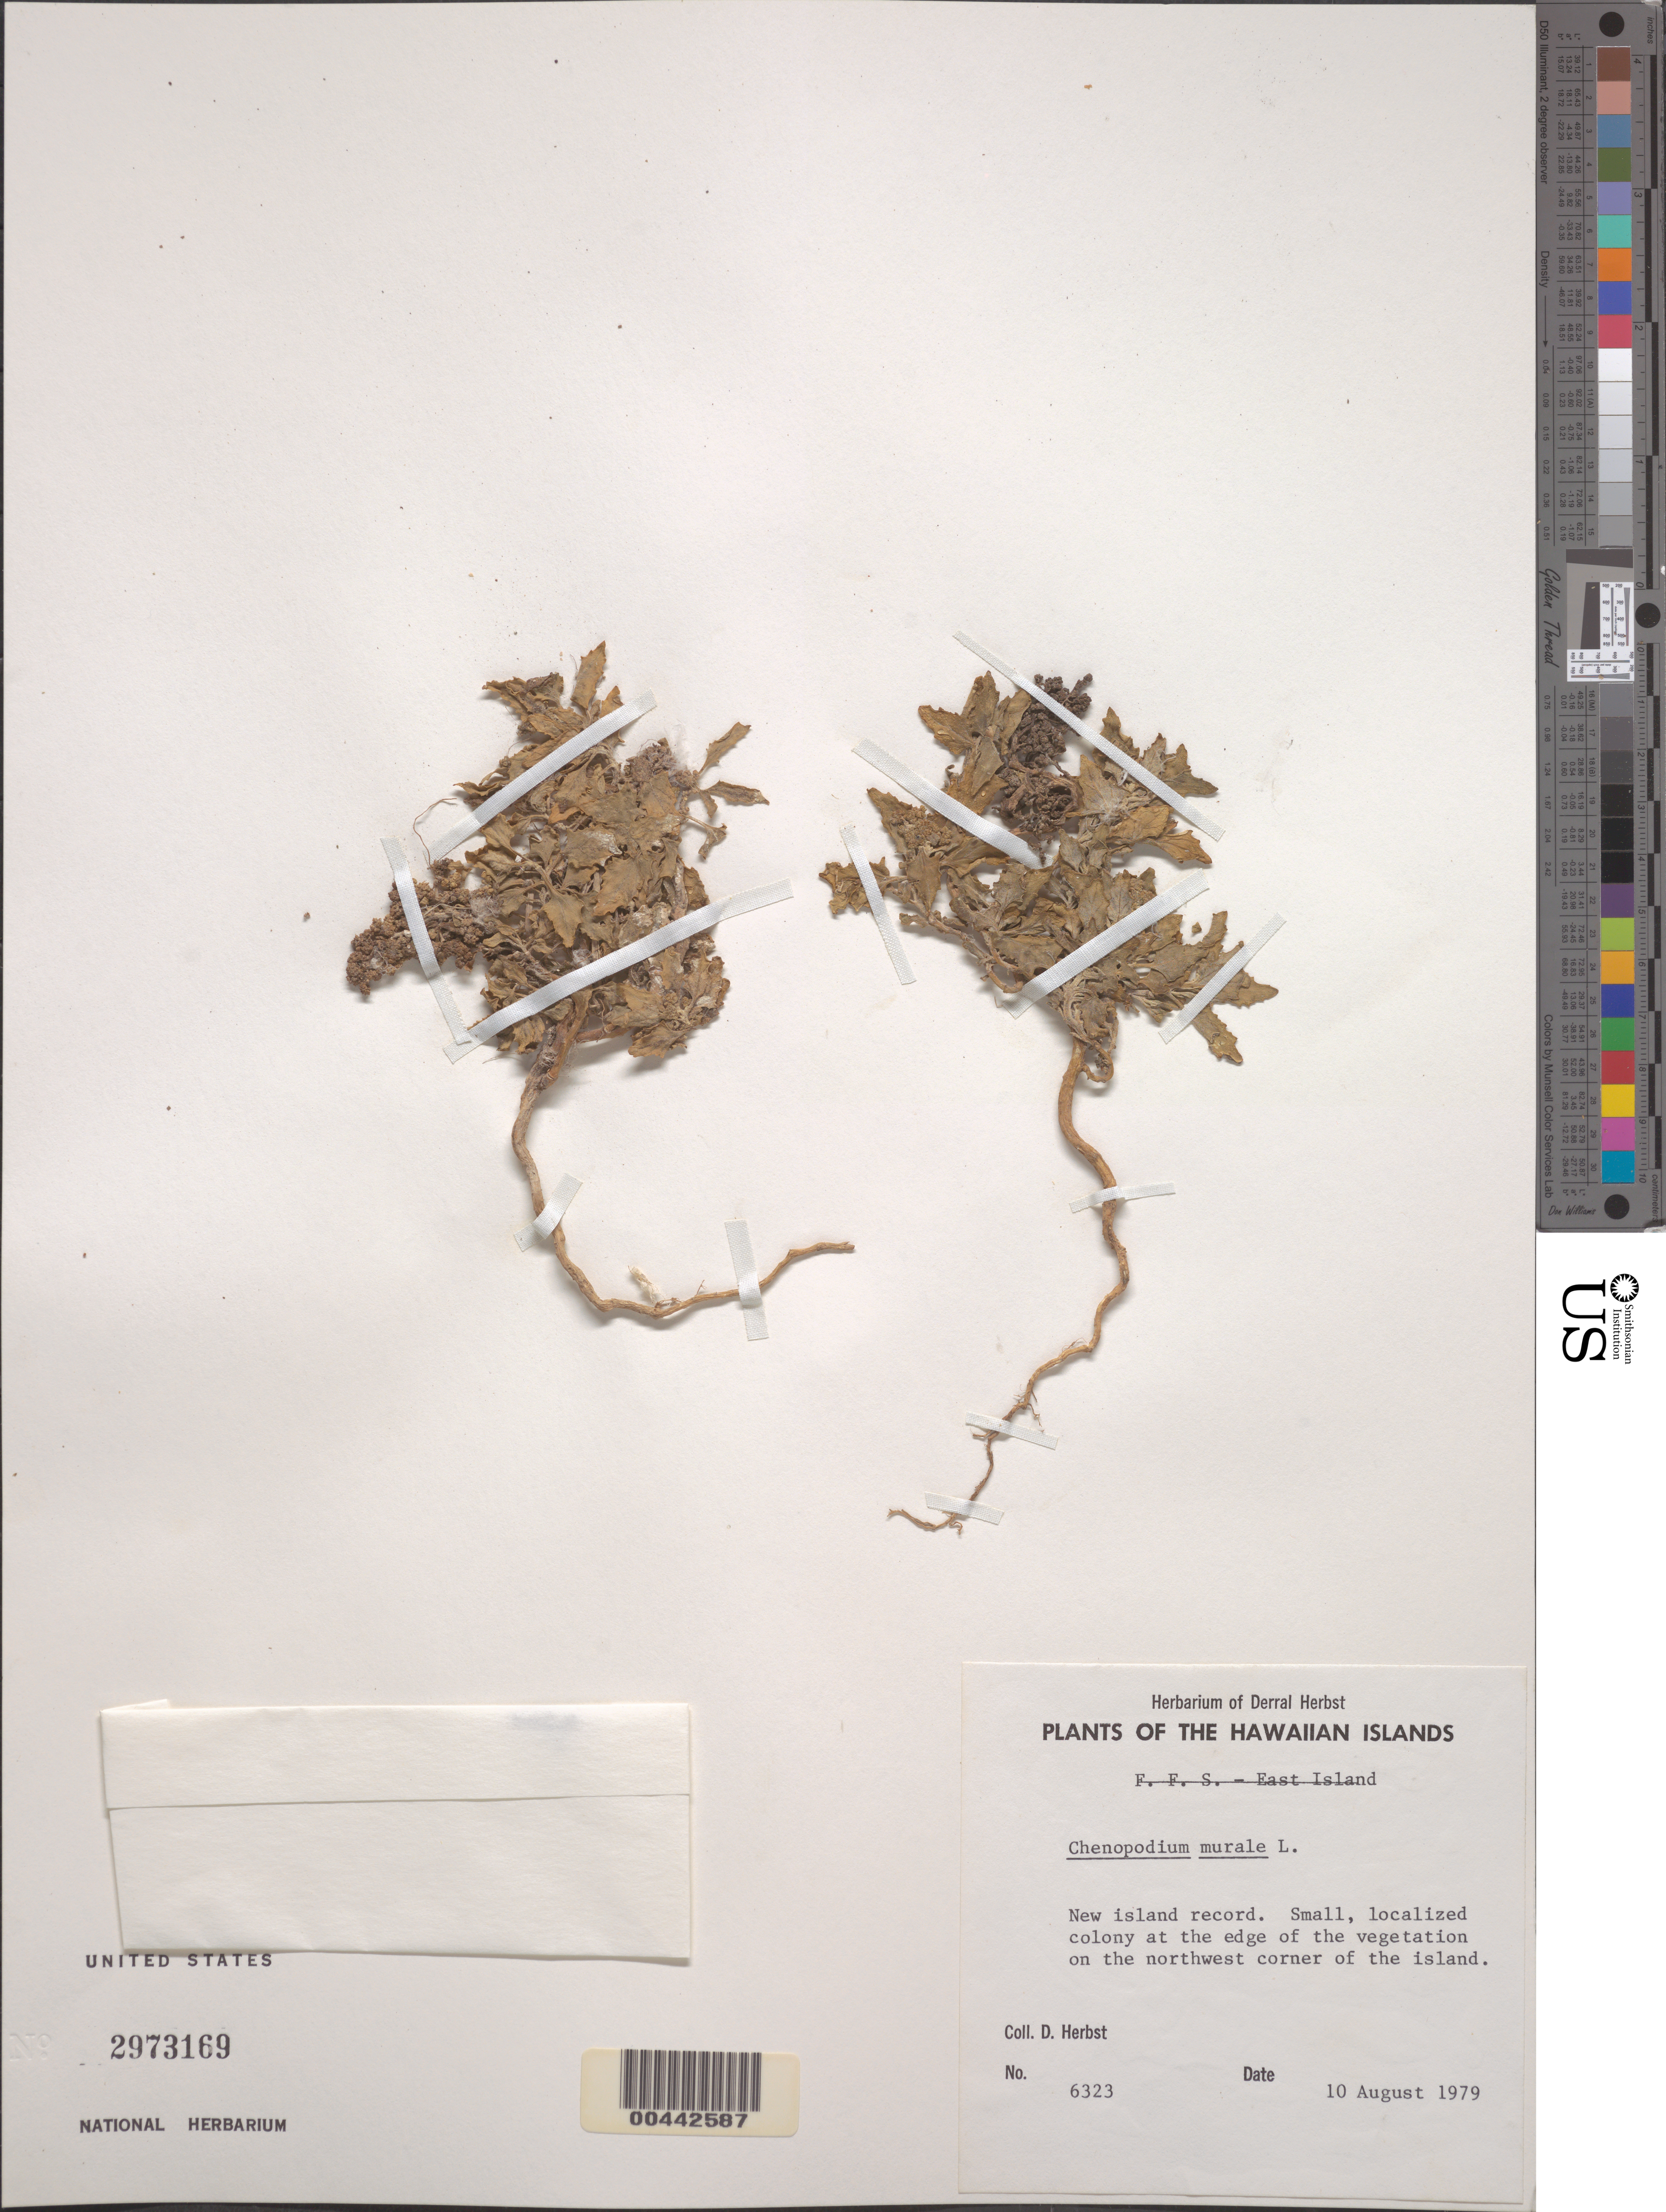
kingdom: Plantae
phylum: Tracheophyta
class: Magnoliopsida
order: Caryophyllales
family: Amaranthaceae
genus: Chenopodiastrum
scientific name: Chenopodiastrum murale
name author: (L.) S. Fuentes et al.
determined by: Wagner, W. L., (BOT), Smithsonian Institution - National Museum of Natural History (UNITED STATES)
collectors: D. R. Herbst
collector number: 6323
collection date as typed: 10 Aug 1979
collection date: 1979-08-10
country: United States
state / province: Hawaii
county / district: Honolulu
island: French Frigate Shoals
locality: East Islet, on the northwest corner of the island.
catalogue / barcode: US 2973169